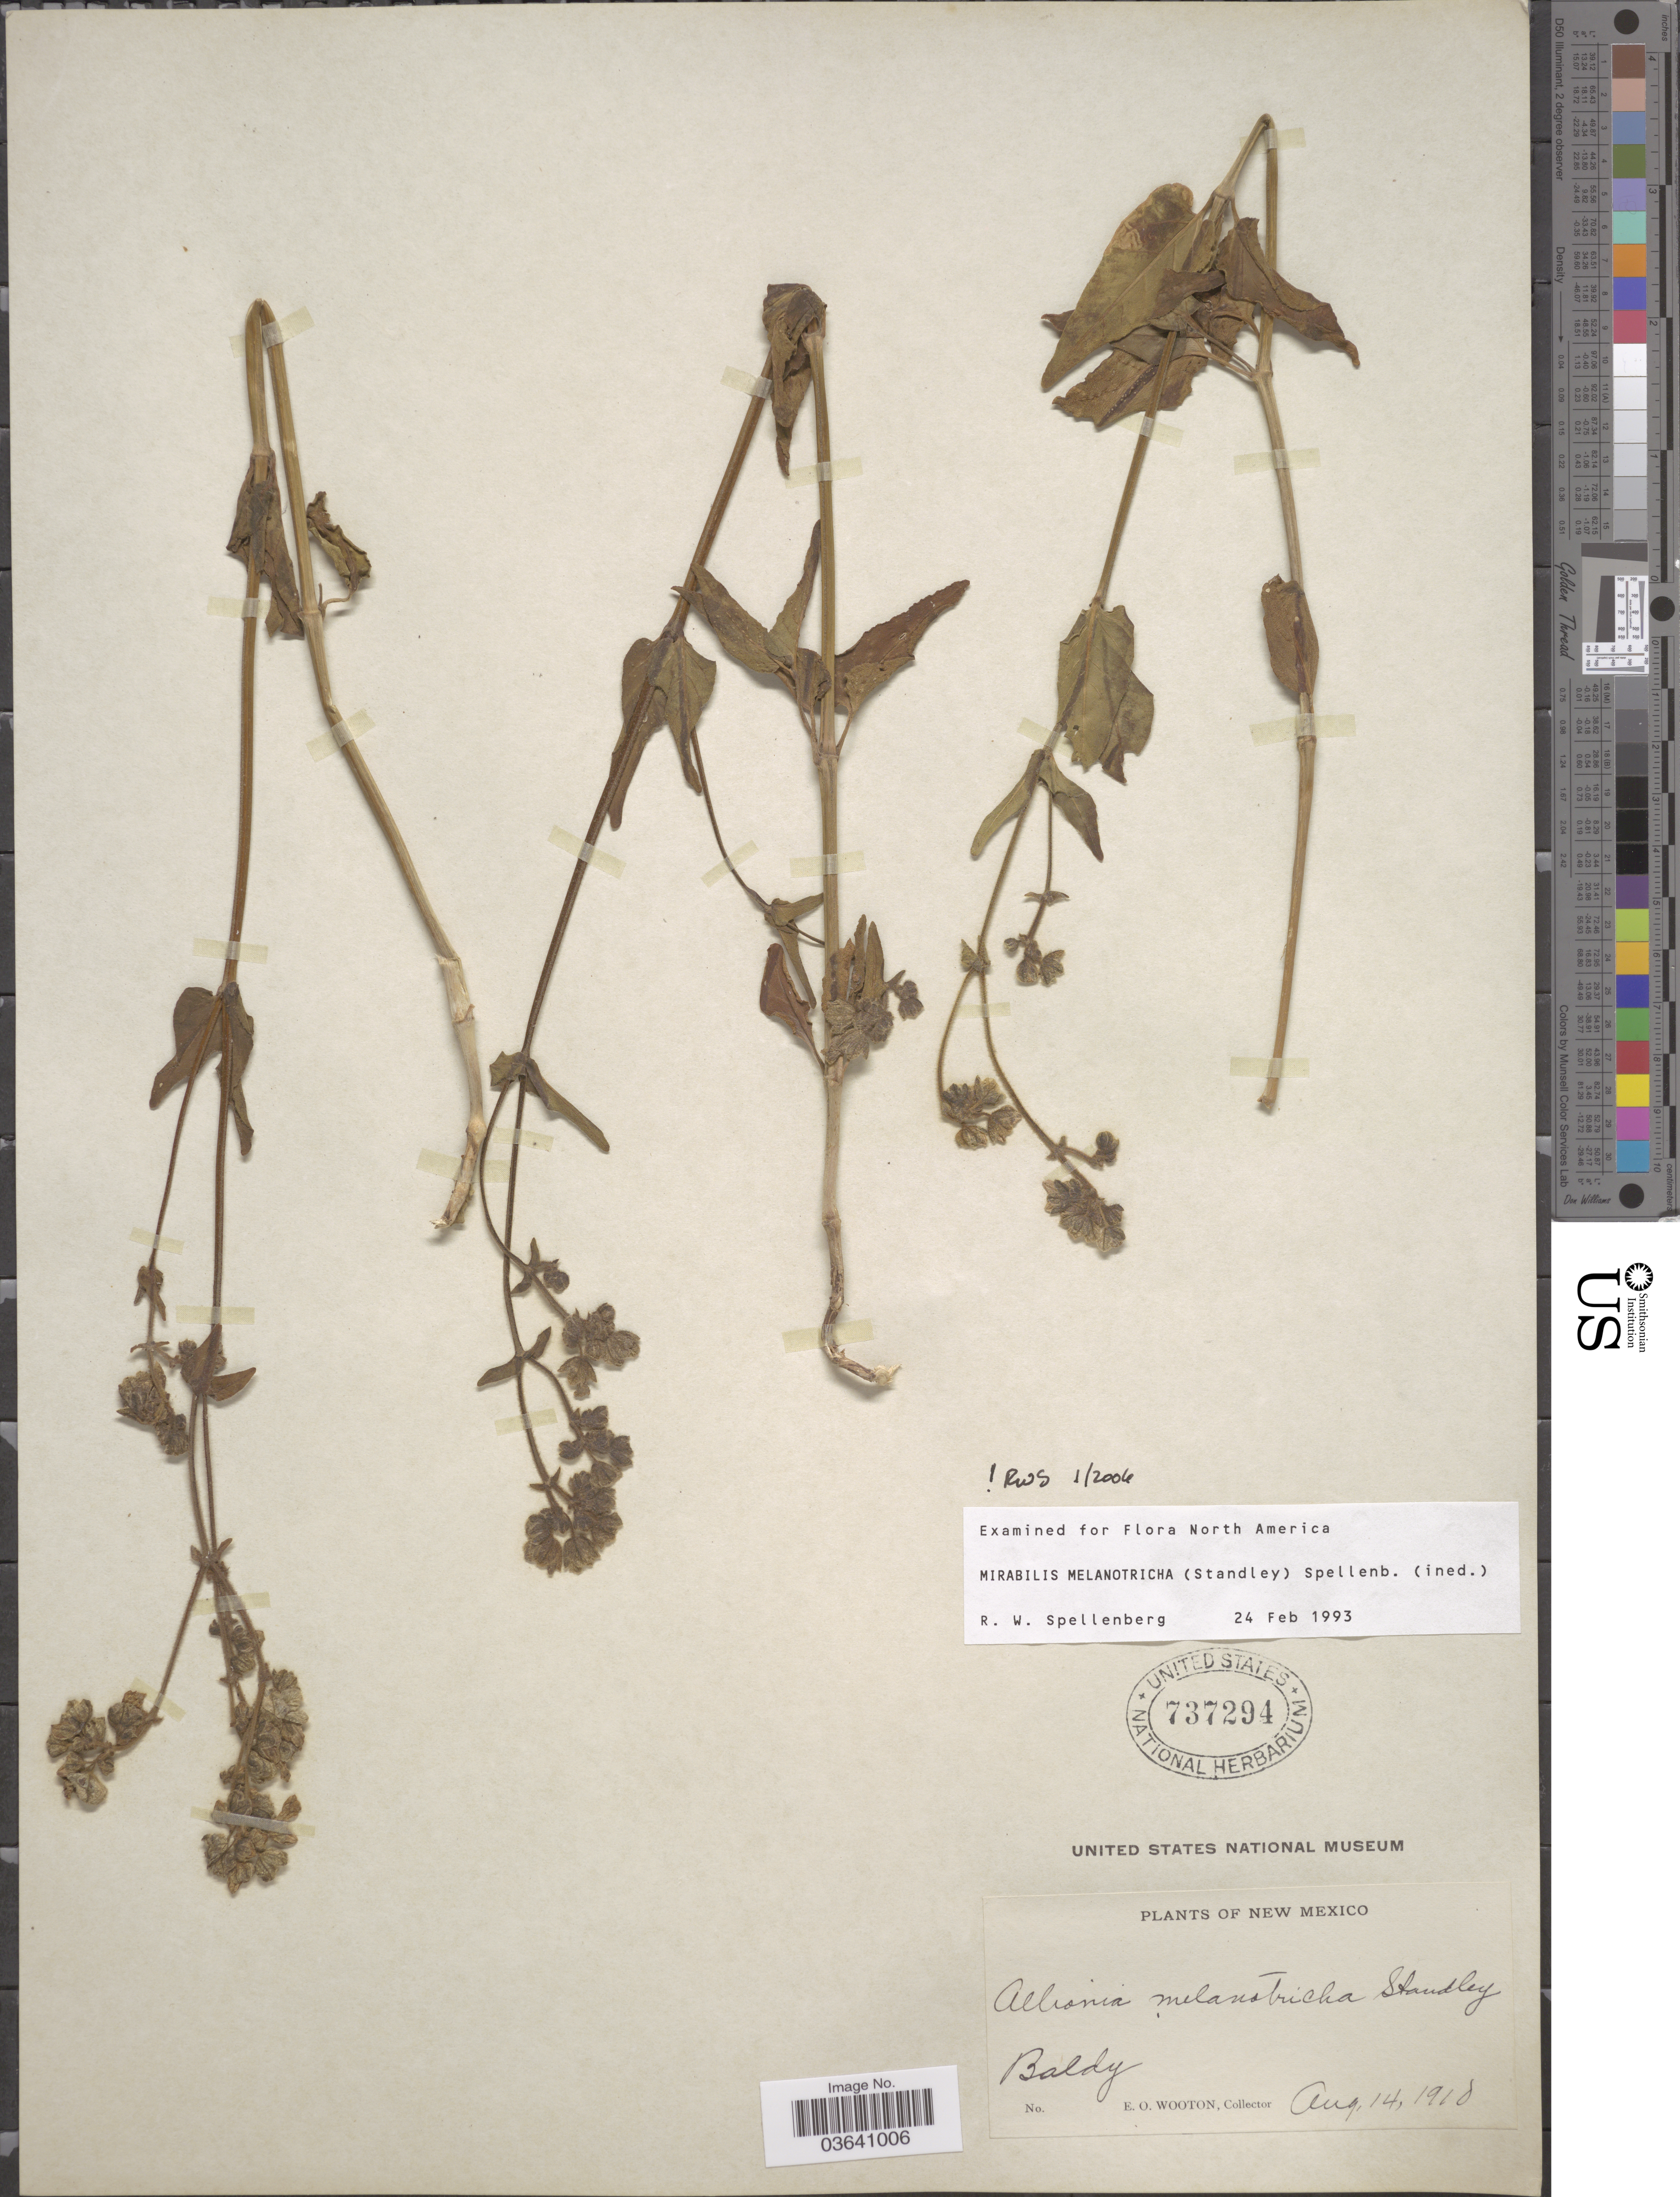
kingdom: Plantae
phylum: Tracheophyta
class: Magnoliopsida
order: Caryophyllales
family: Nyctaginaceae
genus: Mirabilis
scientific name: Mirabilis melanotricha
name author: (Standl.) Spellenb.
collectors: E. O. Wooton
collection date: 1910-08-14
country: United States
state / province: New Mexico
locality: Baldy.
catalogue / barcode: US 737294